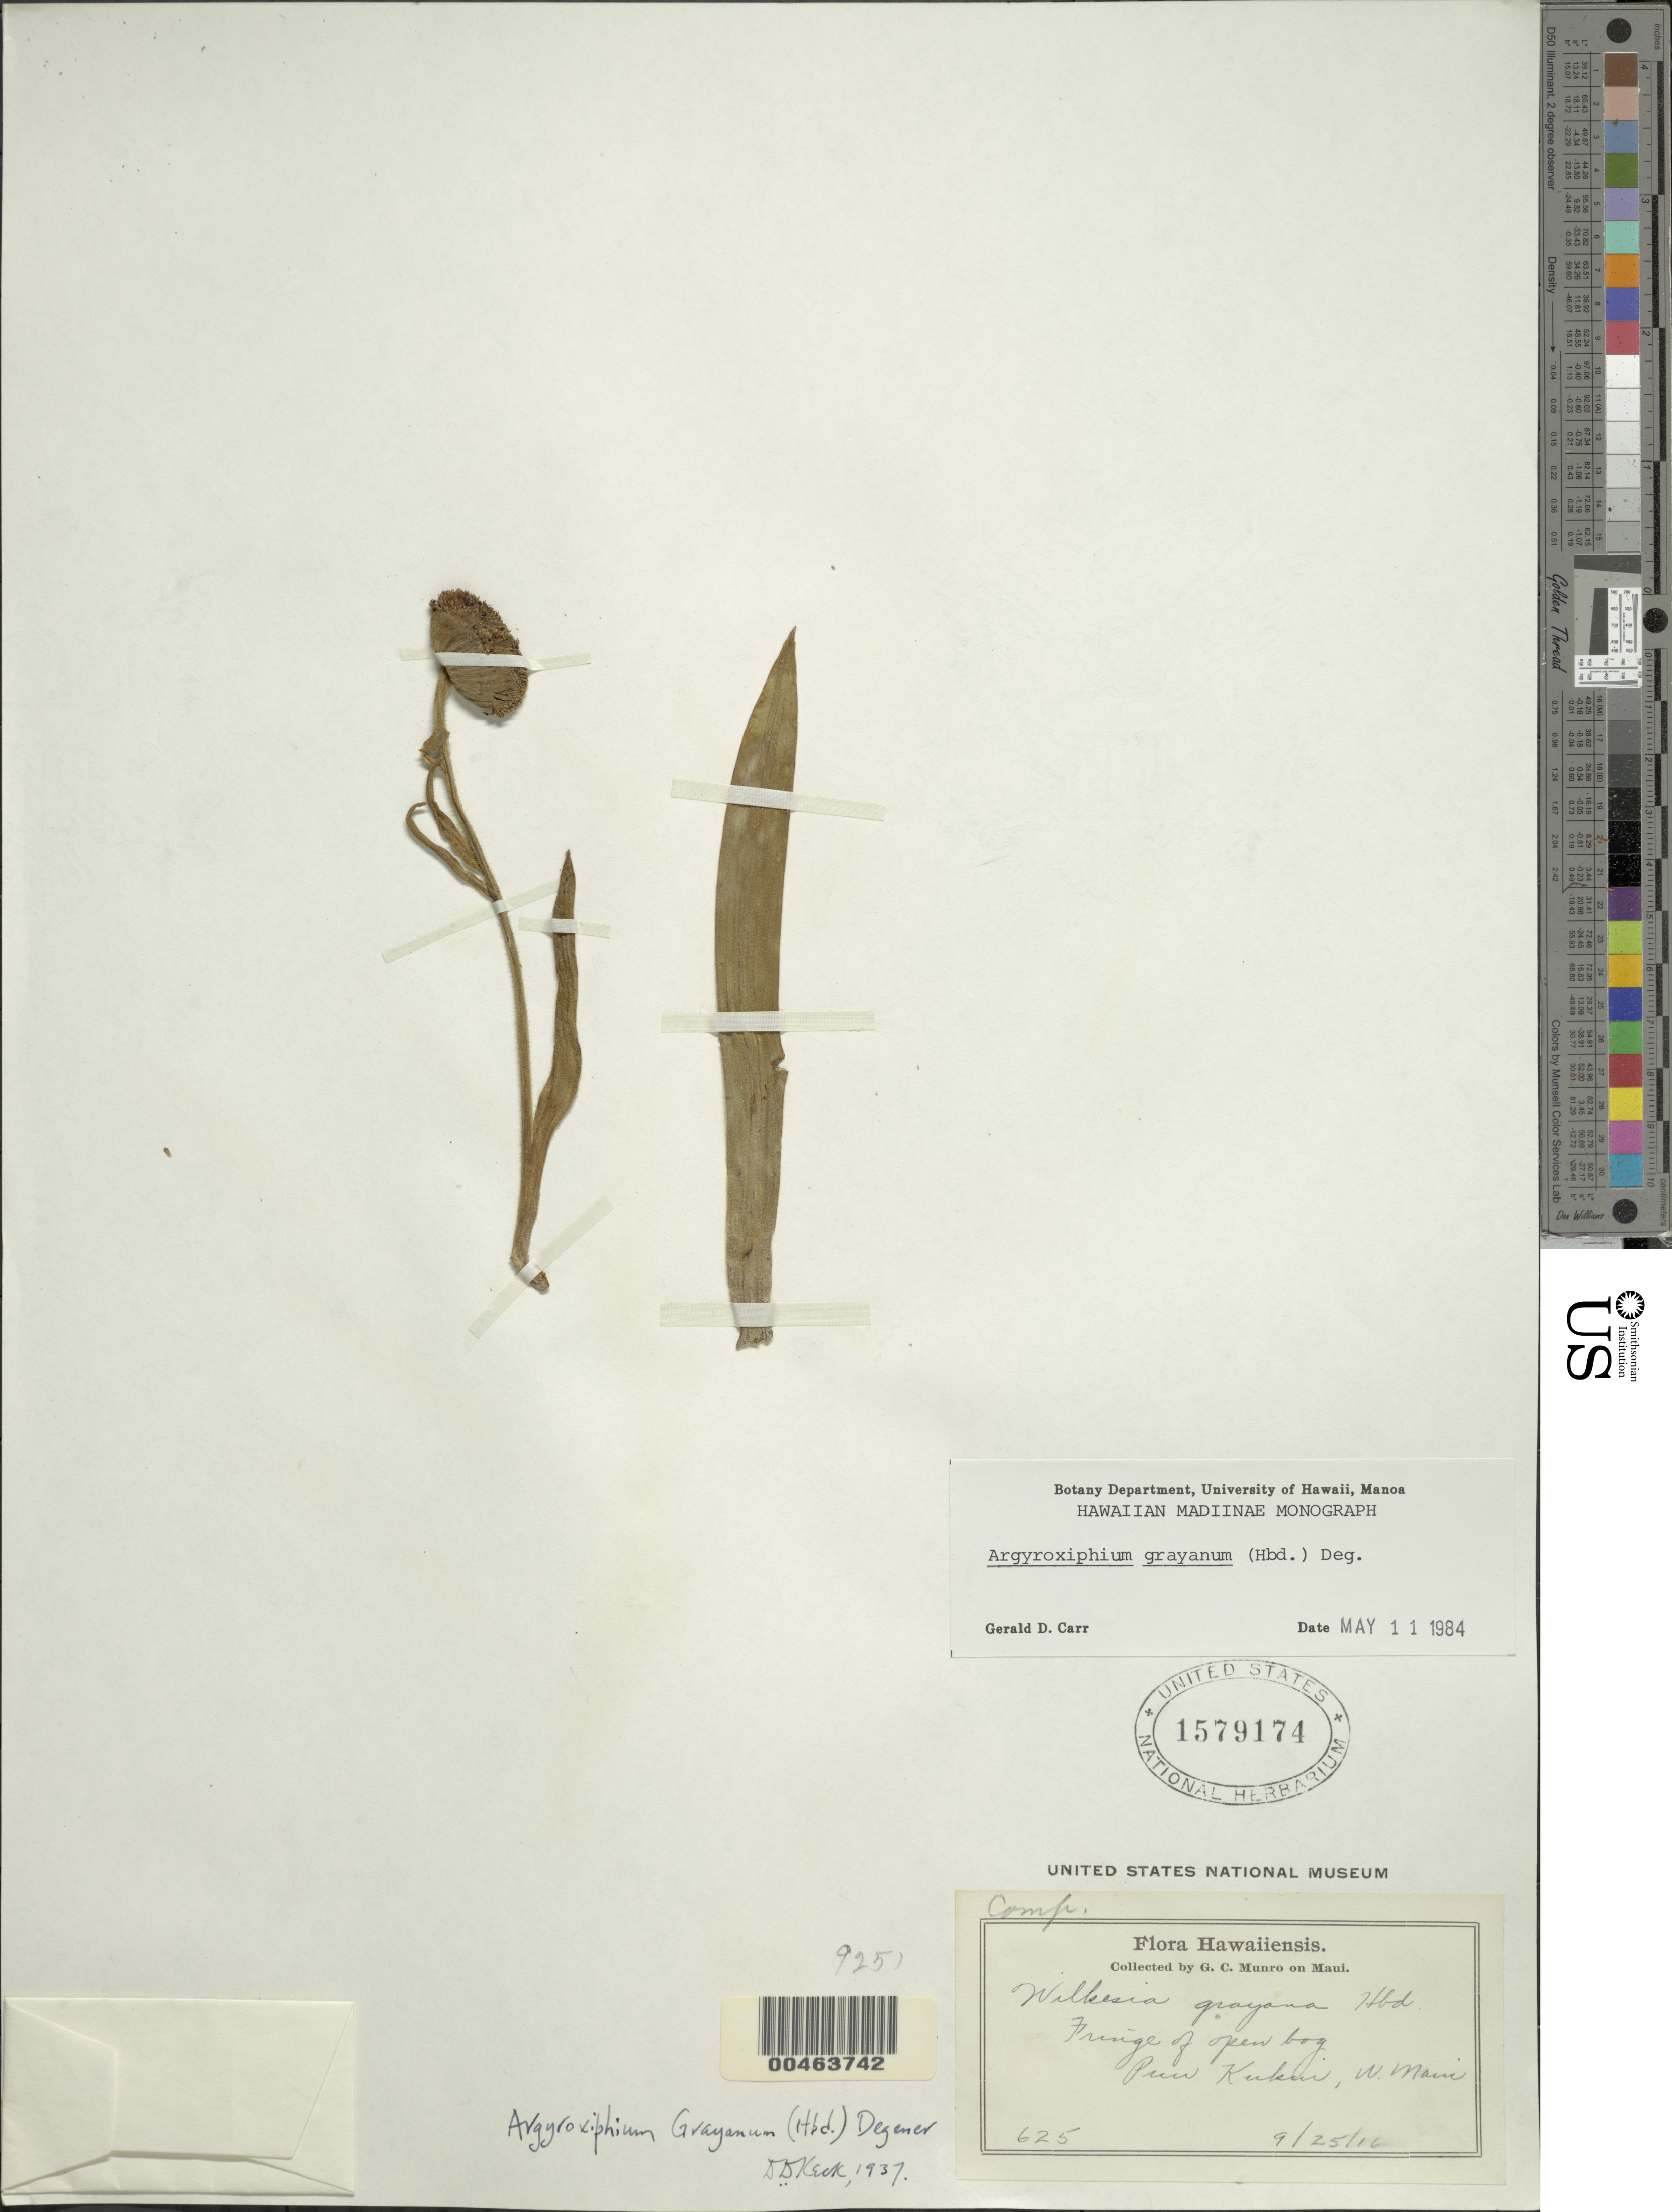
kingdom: Plantae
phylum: Tracheophyta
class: Magnoliopsida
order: Asterales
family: Asteraceae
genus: Argyroxiphium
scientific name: Argyroxiphium grayanum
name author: (Hillebr.) O. Deg.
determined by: Carr, G. D.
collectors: G. C. Munro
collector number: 625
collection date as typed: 25 Sep 1916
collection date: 1916-09-25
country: United States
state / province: Hawaii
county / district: Maui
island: Maui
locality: Fringe of open bog, Puu Kukui, W. Maui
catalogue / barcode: US 1579174